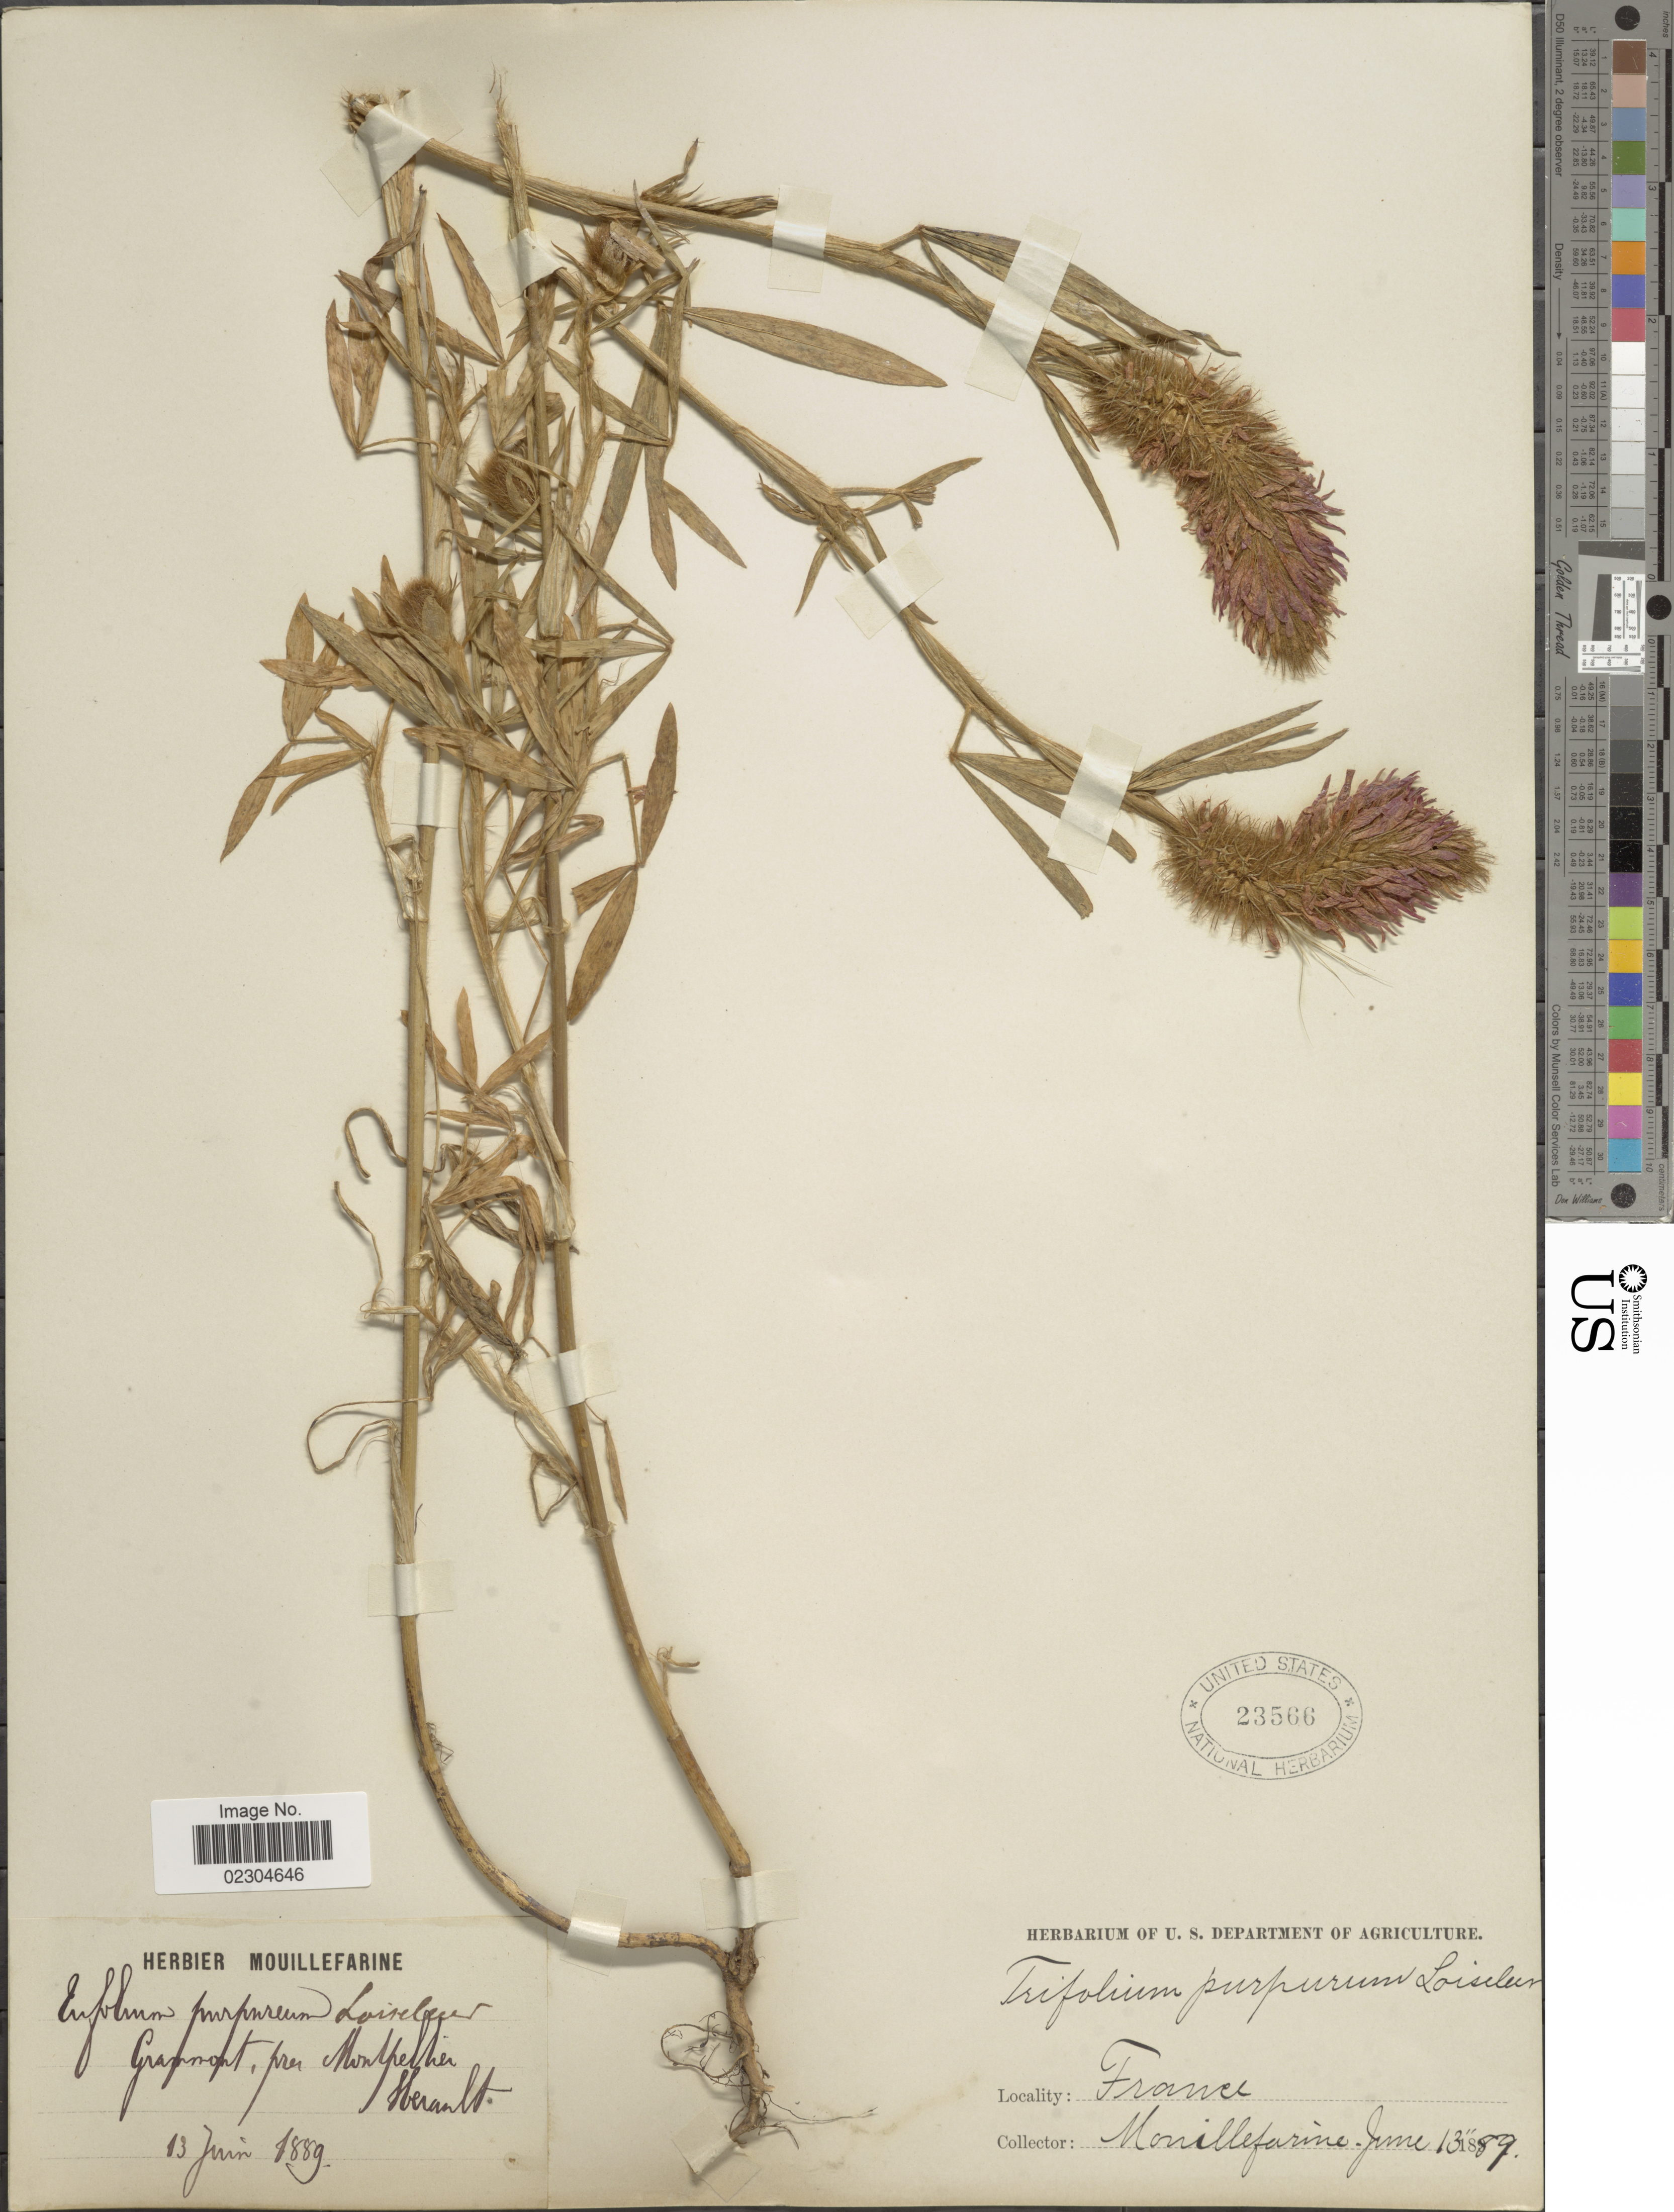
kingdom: Plantae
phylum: Tracheophyta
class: Magnoliopsida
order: Fabales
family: Fabaceae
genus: Trifolium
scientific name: Trifolium purpureum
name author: Loisel.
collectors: A. Mouillefarine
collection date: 1889-06-13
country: France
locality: Grammont pres Montpellie, Herault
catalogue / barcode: US 23566